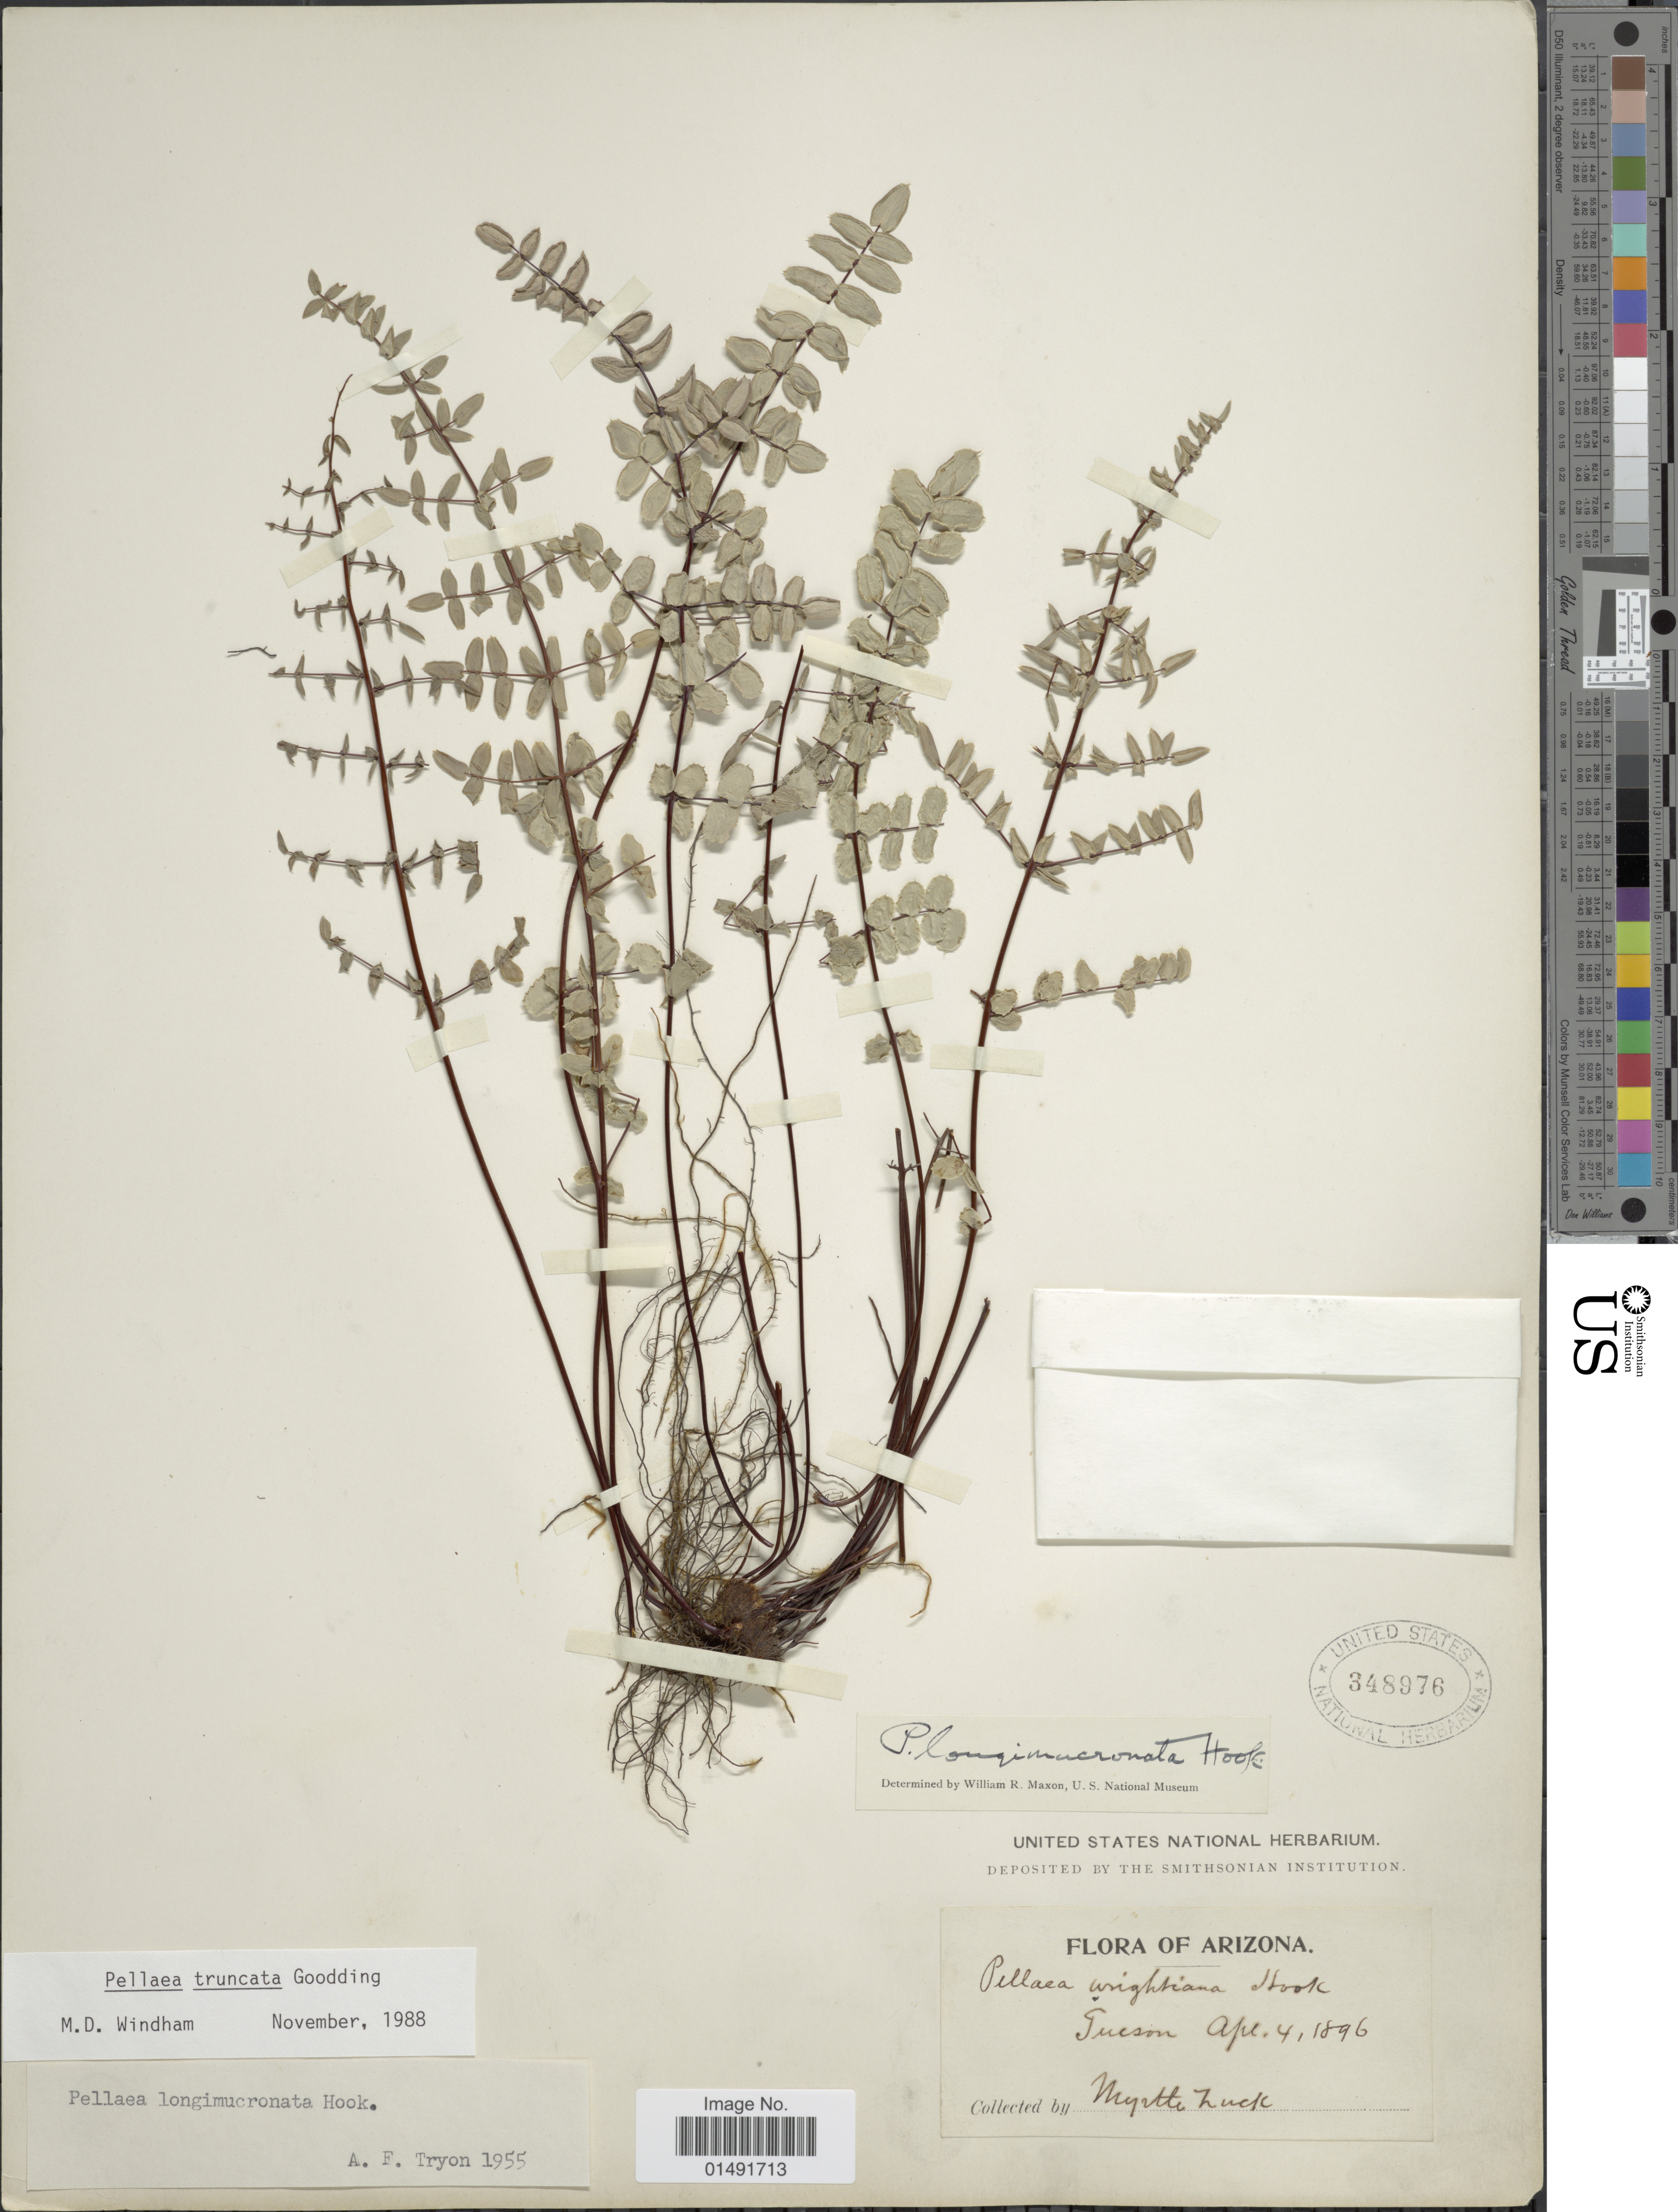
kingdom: Plantae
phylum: Tracheophyta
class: Polypodiopsida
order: Polypodiales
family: Pteridaceae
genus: Pellaea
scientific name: Pellaea truncata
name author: Goodd.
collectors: M. Luck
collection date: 1896-04-04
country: United States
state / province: Arizona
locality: Tucson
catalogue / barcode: US 348976